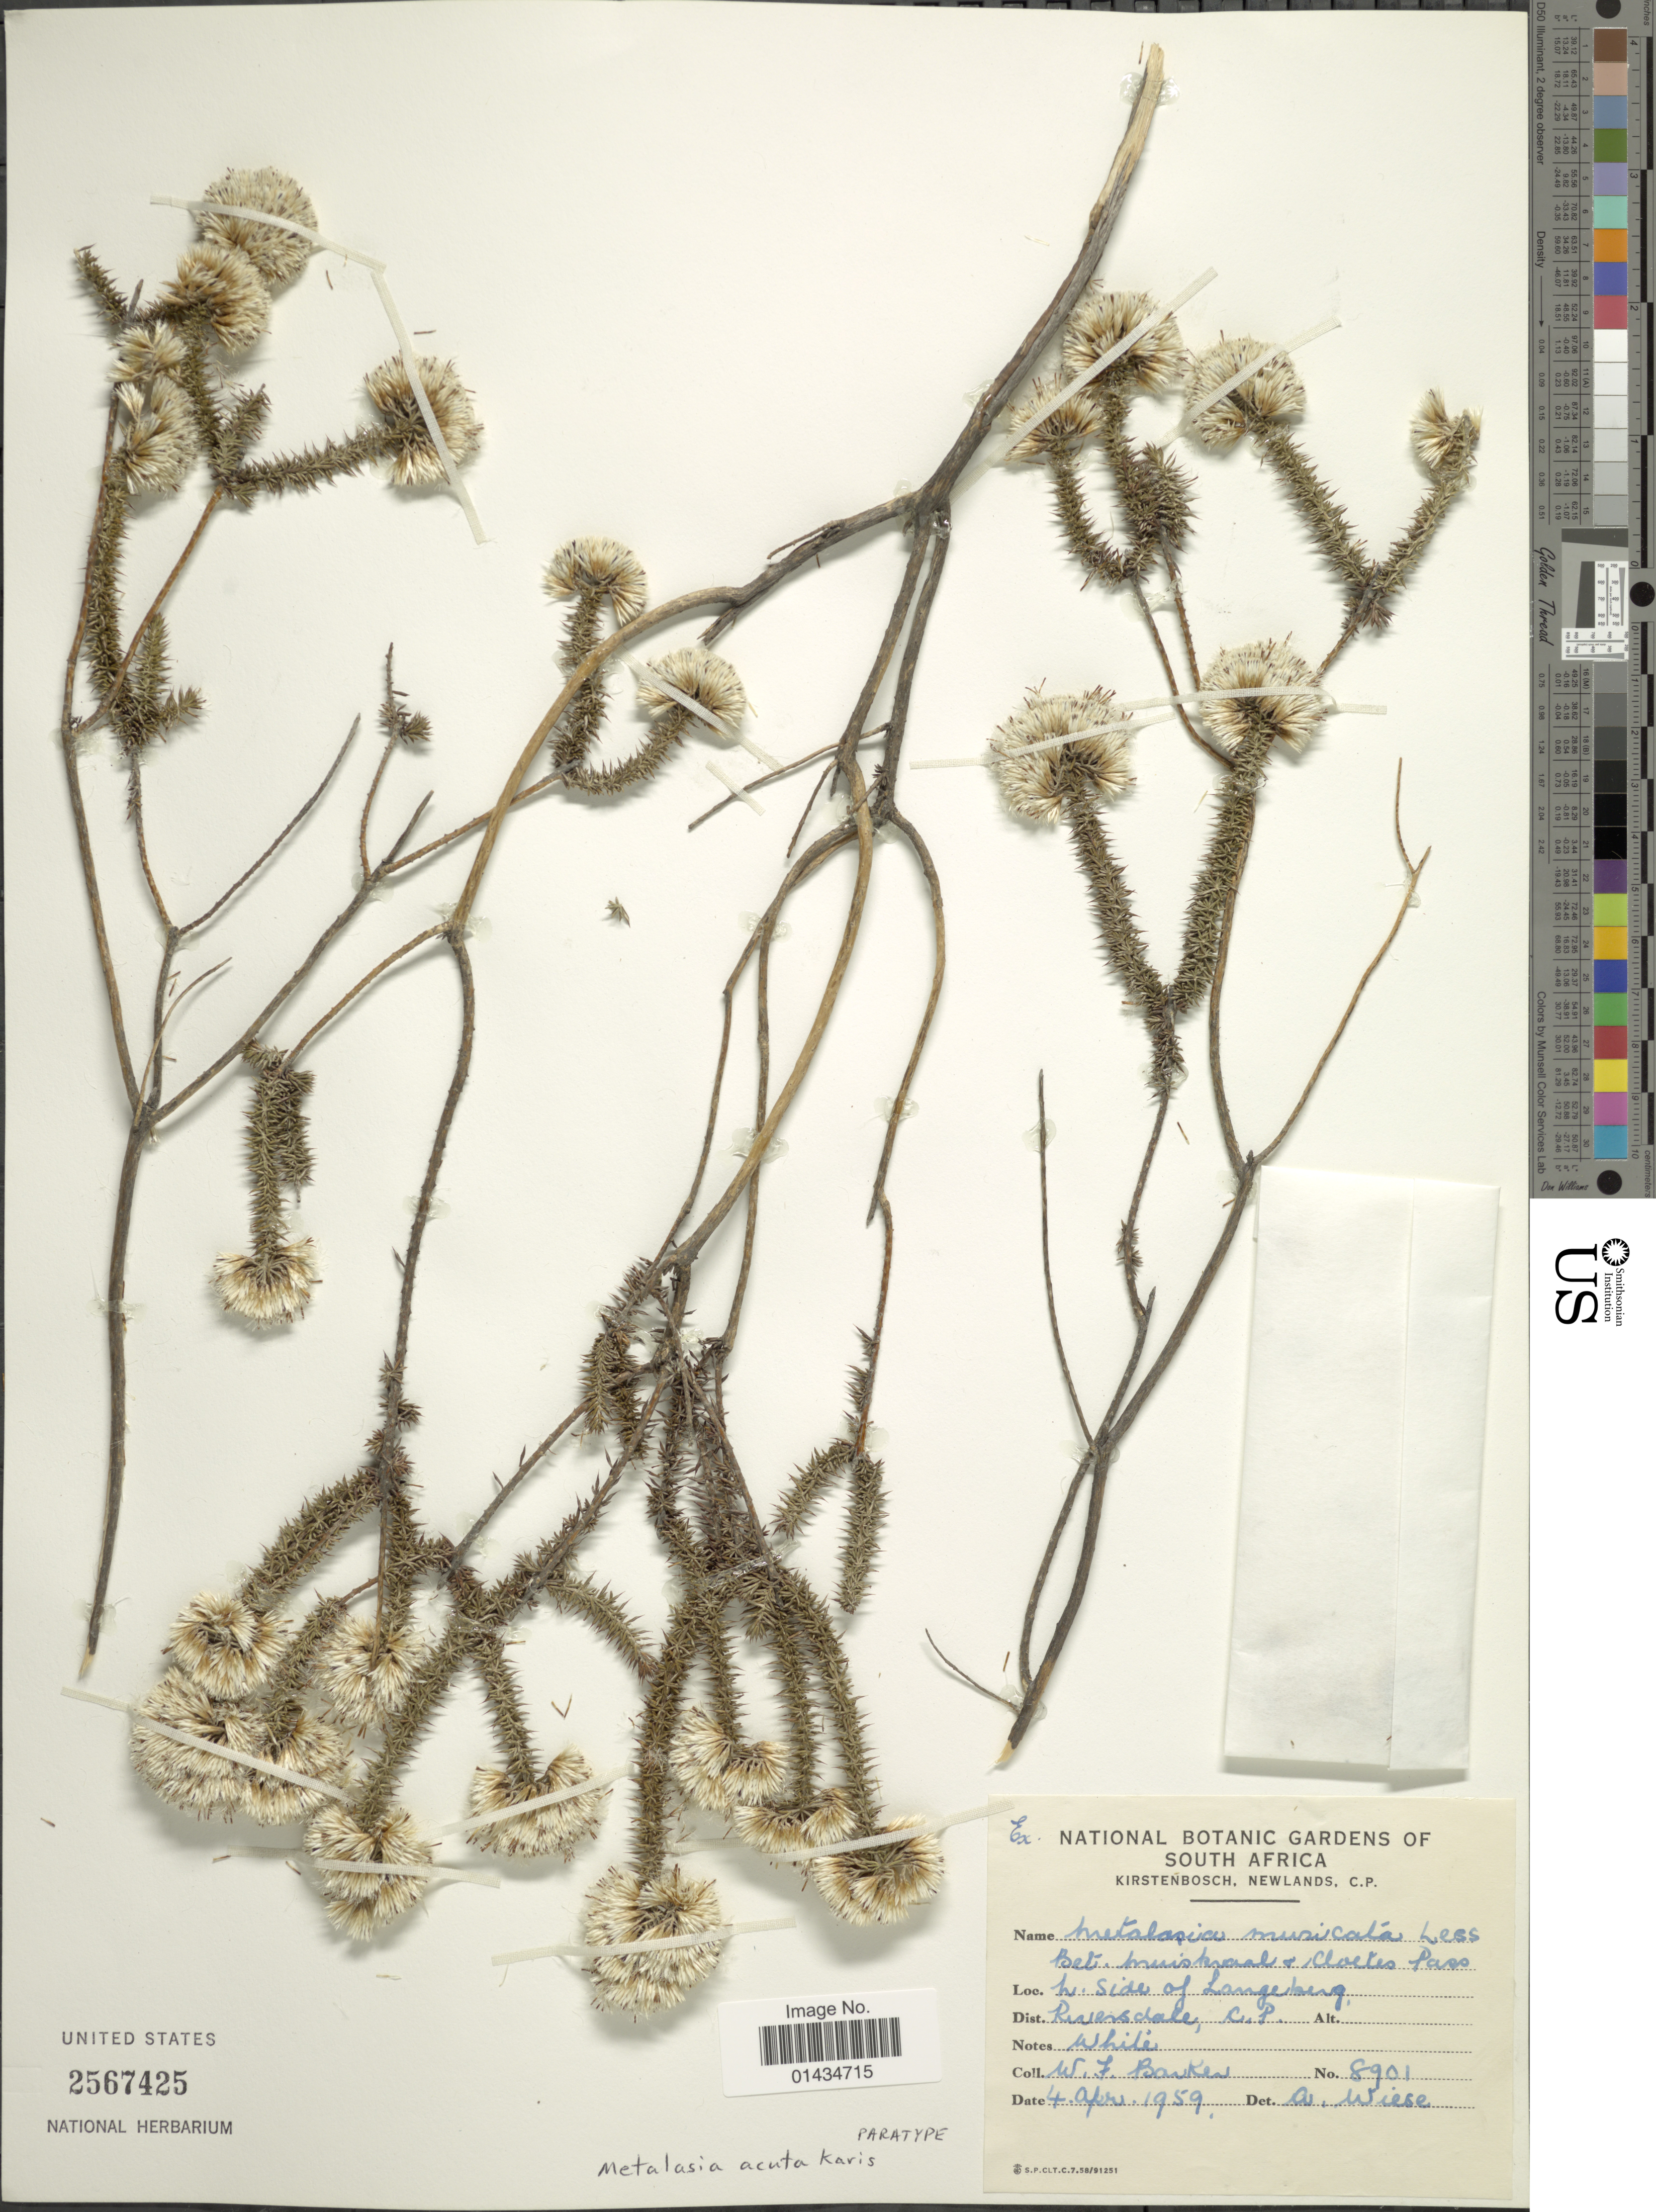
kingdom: Plantae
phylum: Tracheophyta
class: Magnoliopsida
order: Asterales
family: Asteraceae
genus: Metalasia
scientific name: Metalasia acuta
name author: P.O. Karis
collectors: W. F. Barker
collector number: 8901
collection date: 1959-04-04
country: South Africa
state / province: Western Cape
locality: N. side of Langeberg, Dist. Riverside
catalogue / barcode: US 2567425